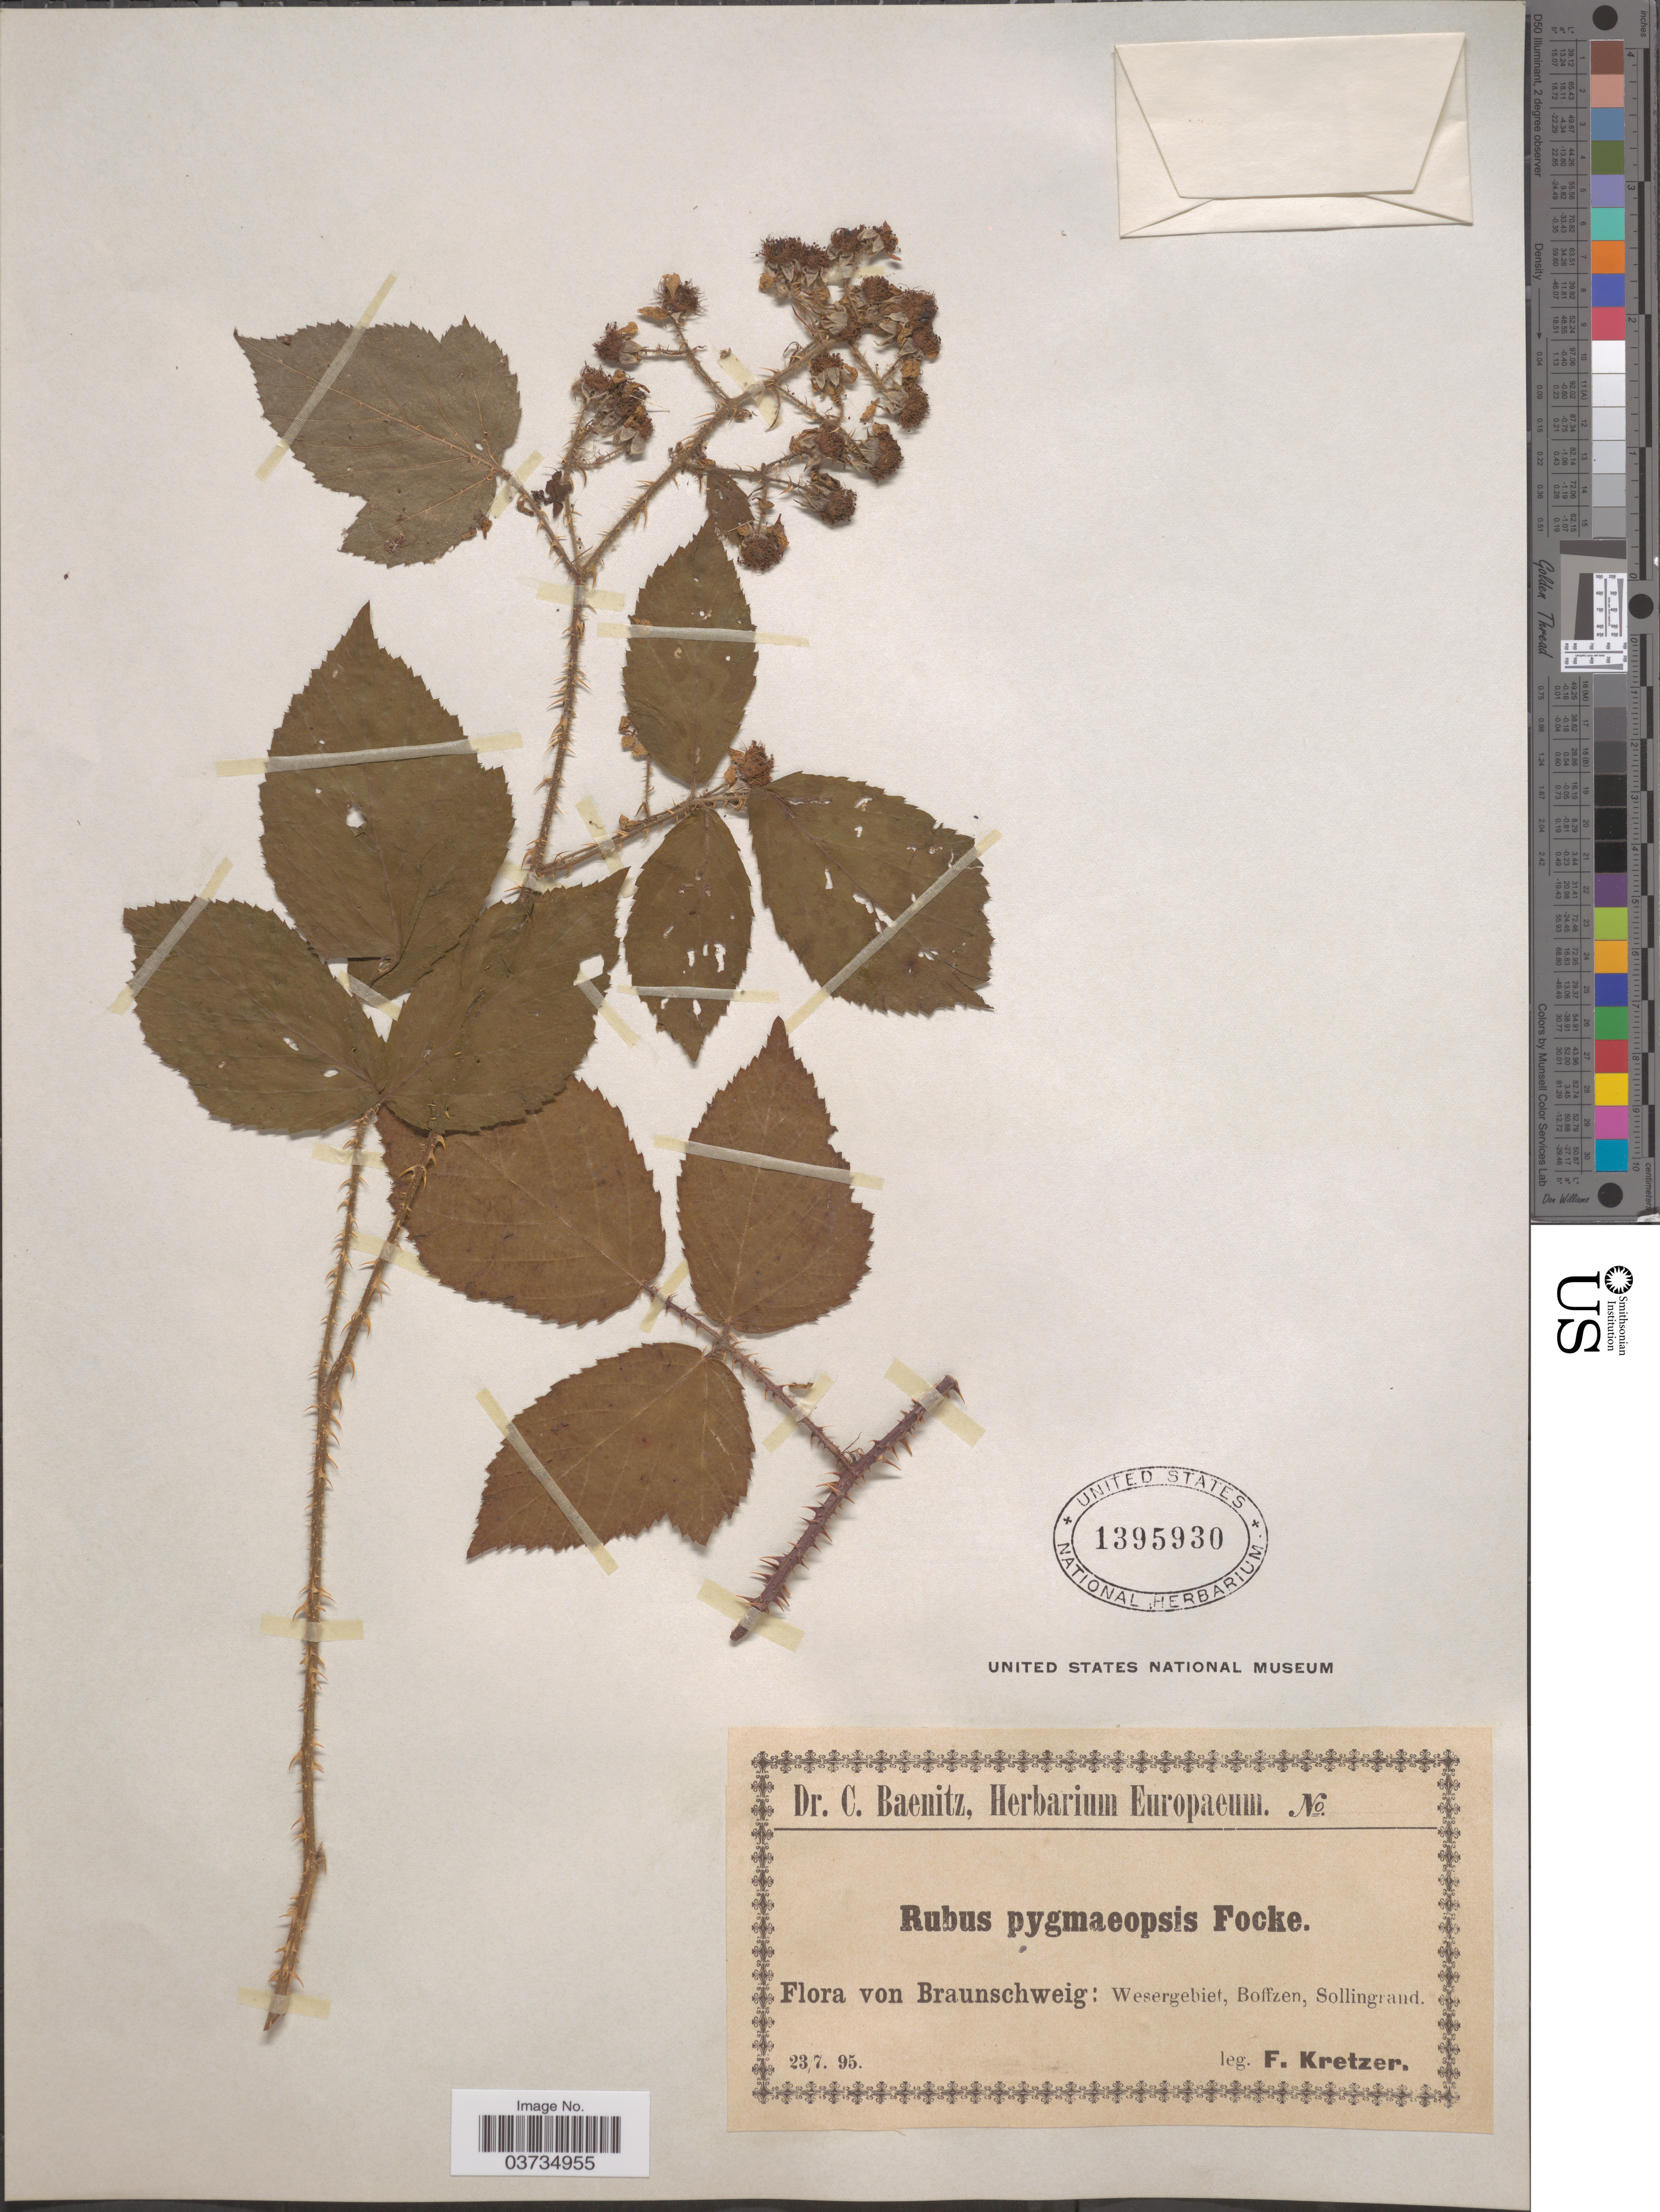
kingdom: Plantae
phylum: Tracheophyta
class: Magnoliopsida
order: Rosales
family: Rosaceae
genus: Rubus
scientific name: Rubus pygmaeopsis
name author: Focke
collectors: F. Kretzer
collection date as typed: Transcribed d/m/y: 23/7/95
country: Germany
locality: Braunschweig: Wesergebiet, Boffzen, Sollingrand.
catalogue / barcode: US 1395930